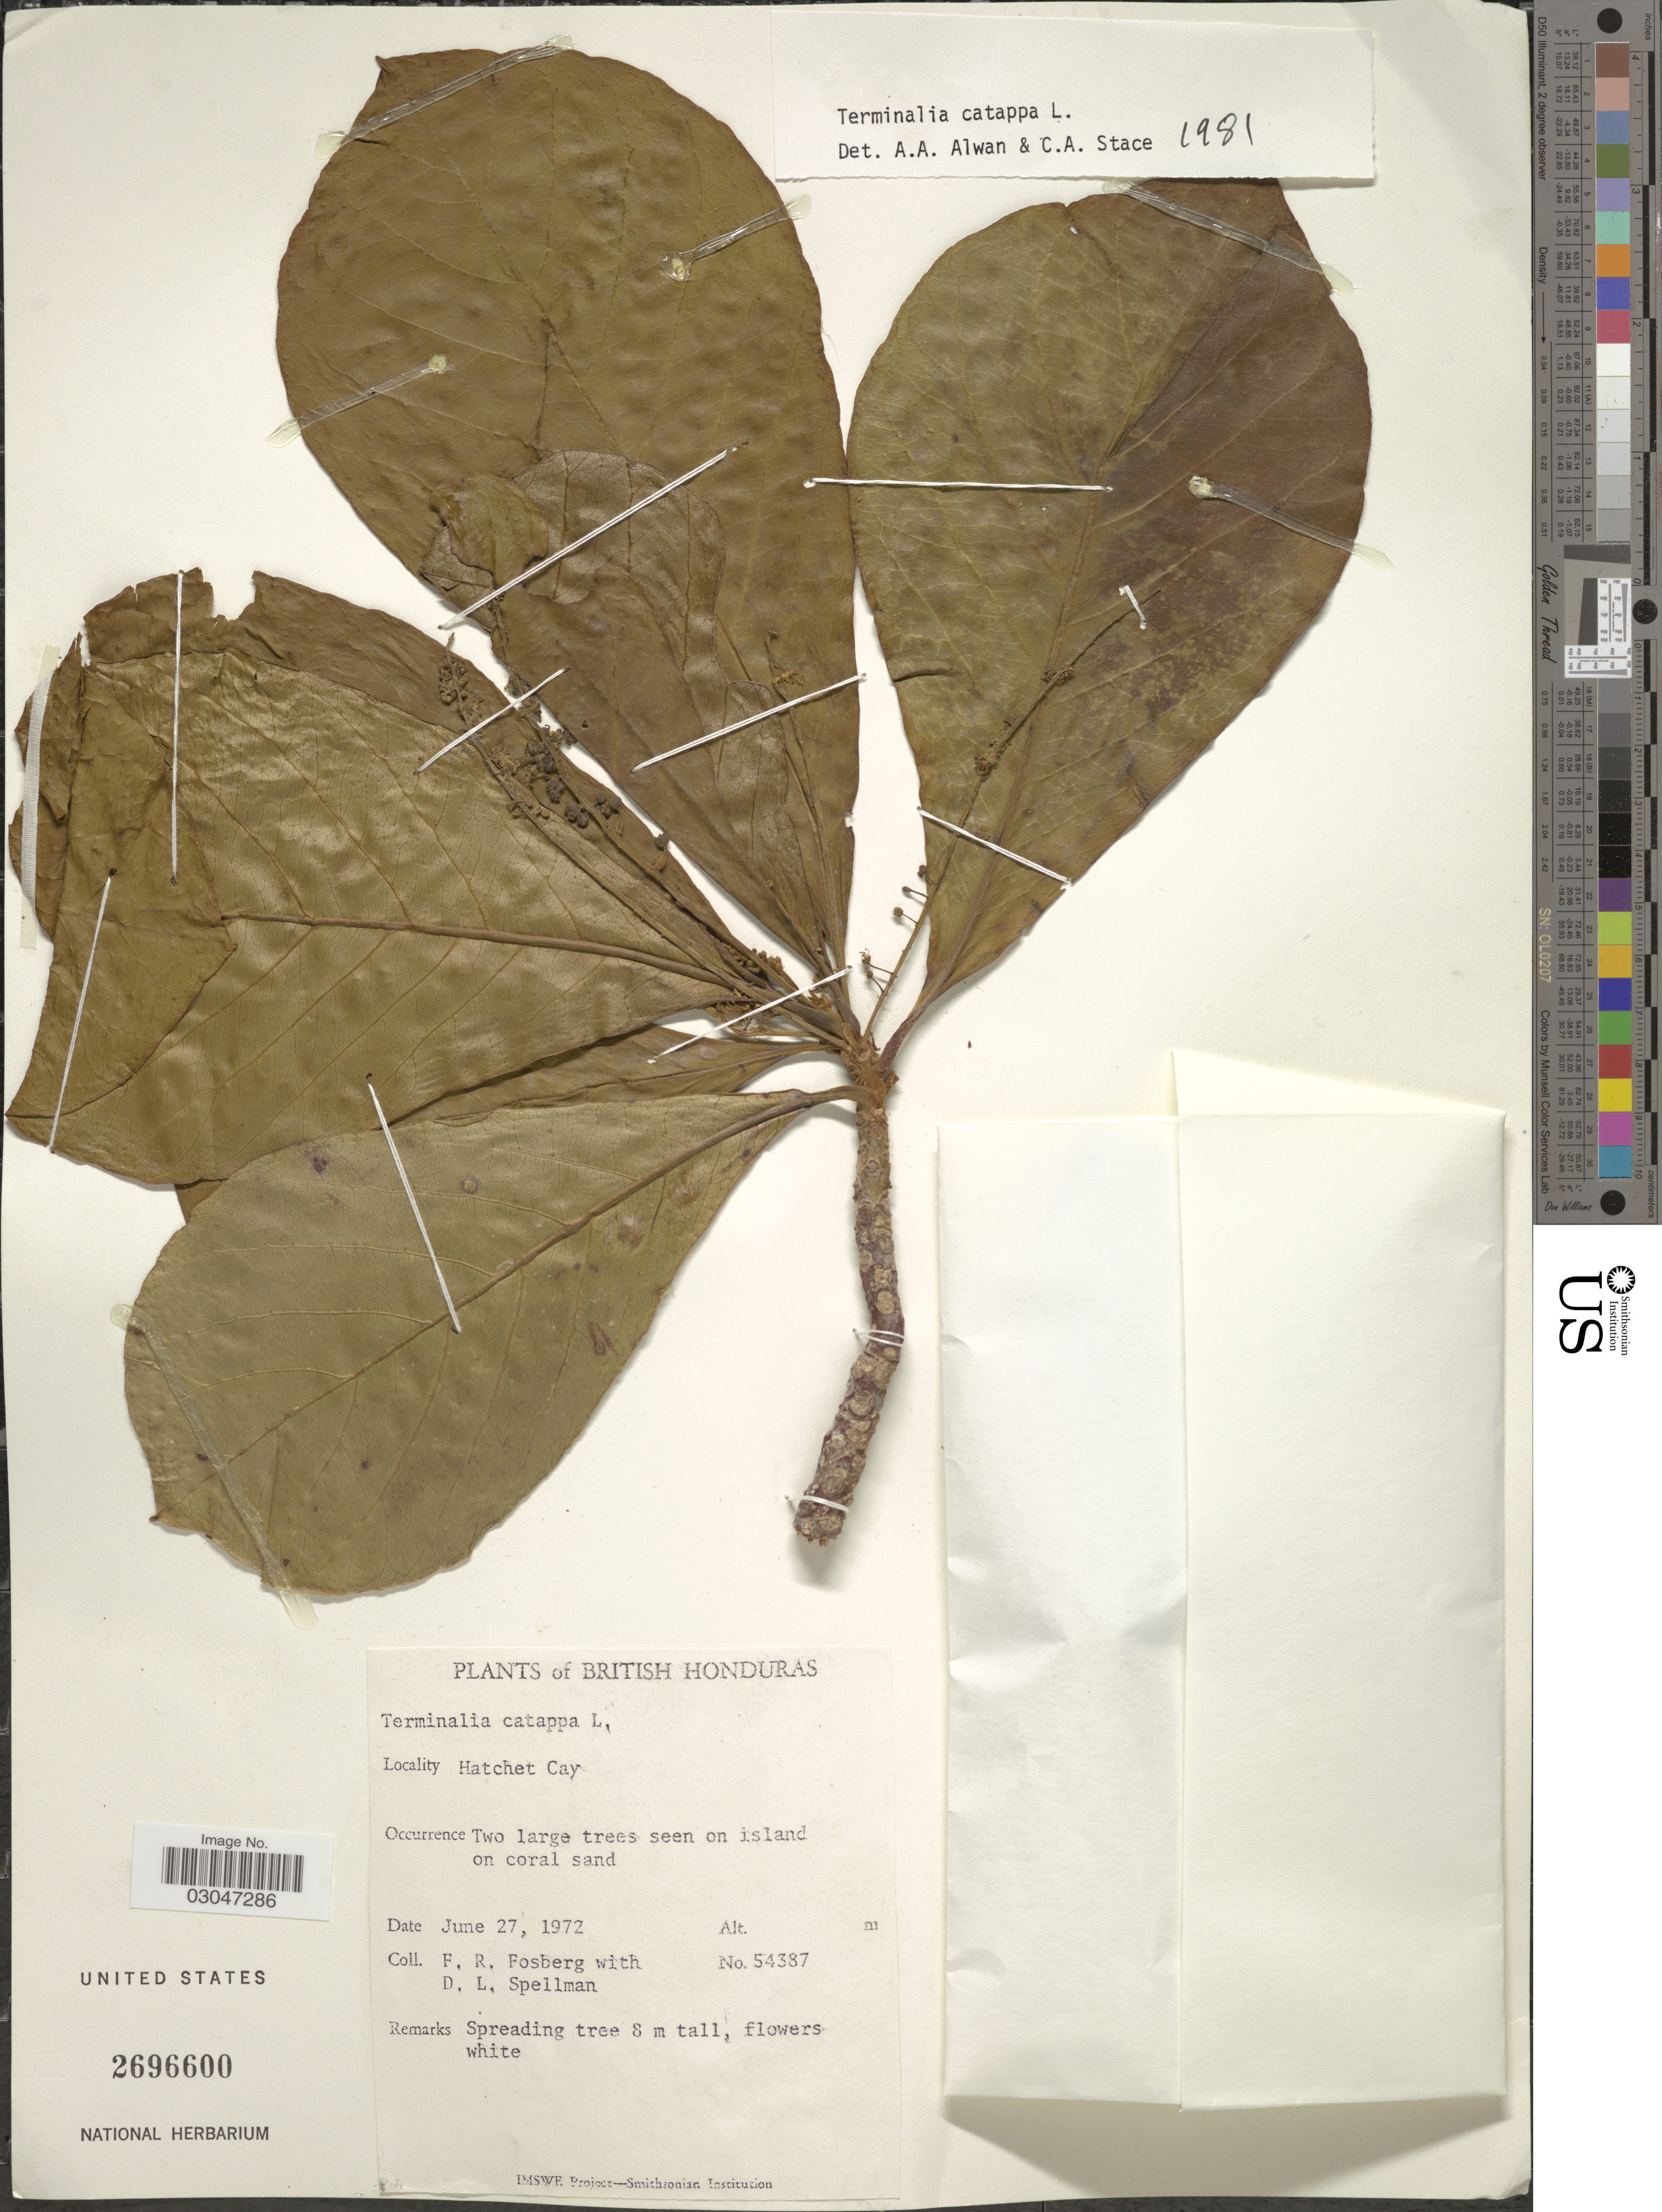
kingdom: Plantae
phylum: Tracheophyta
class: Magnoliopsida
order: Myrtales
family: Combretaceae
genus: Terminalia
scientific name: Terminalia catappa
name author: L.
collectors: F. R. Fosberg & D. L. Spellman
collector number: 54387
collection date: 1972-06-27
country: Belize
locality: British Honduras, Hatchet Cay.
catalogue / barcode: US 2696600